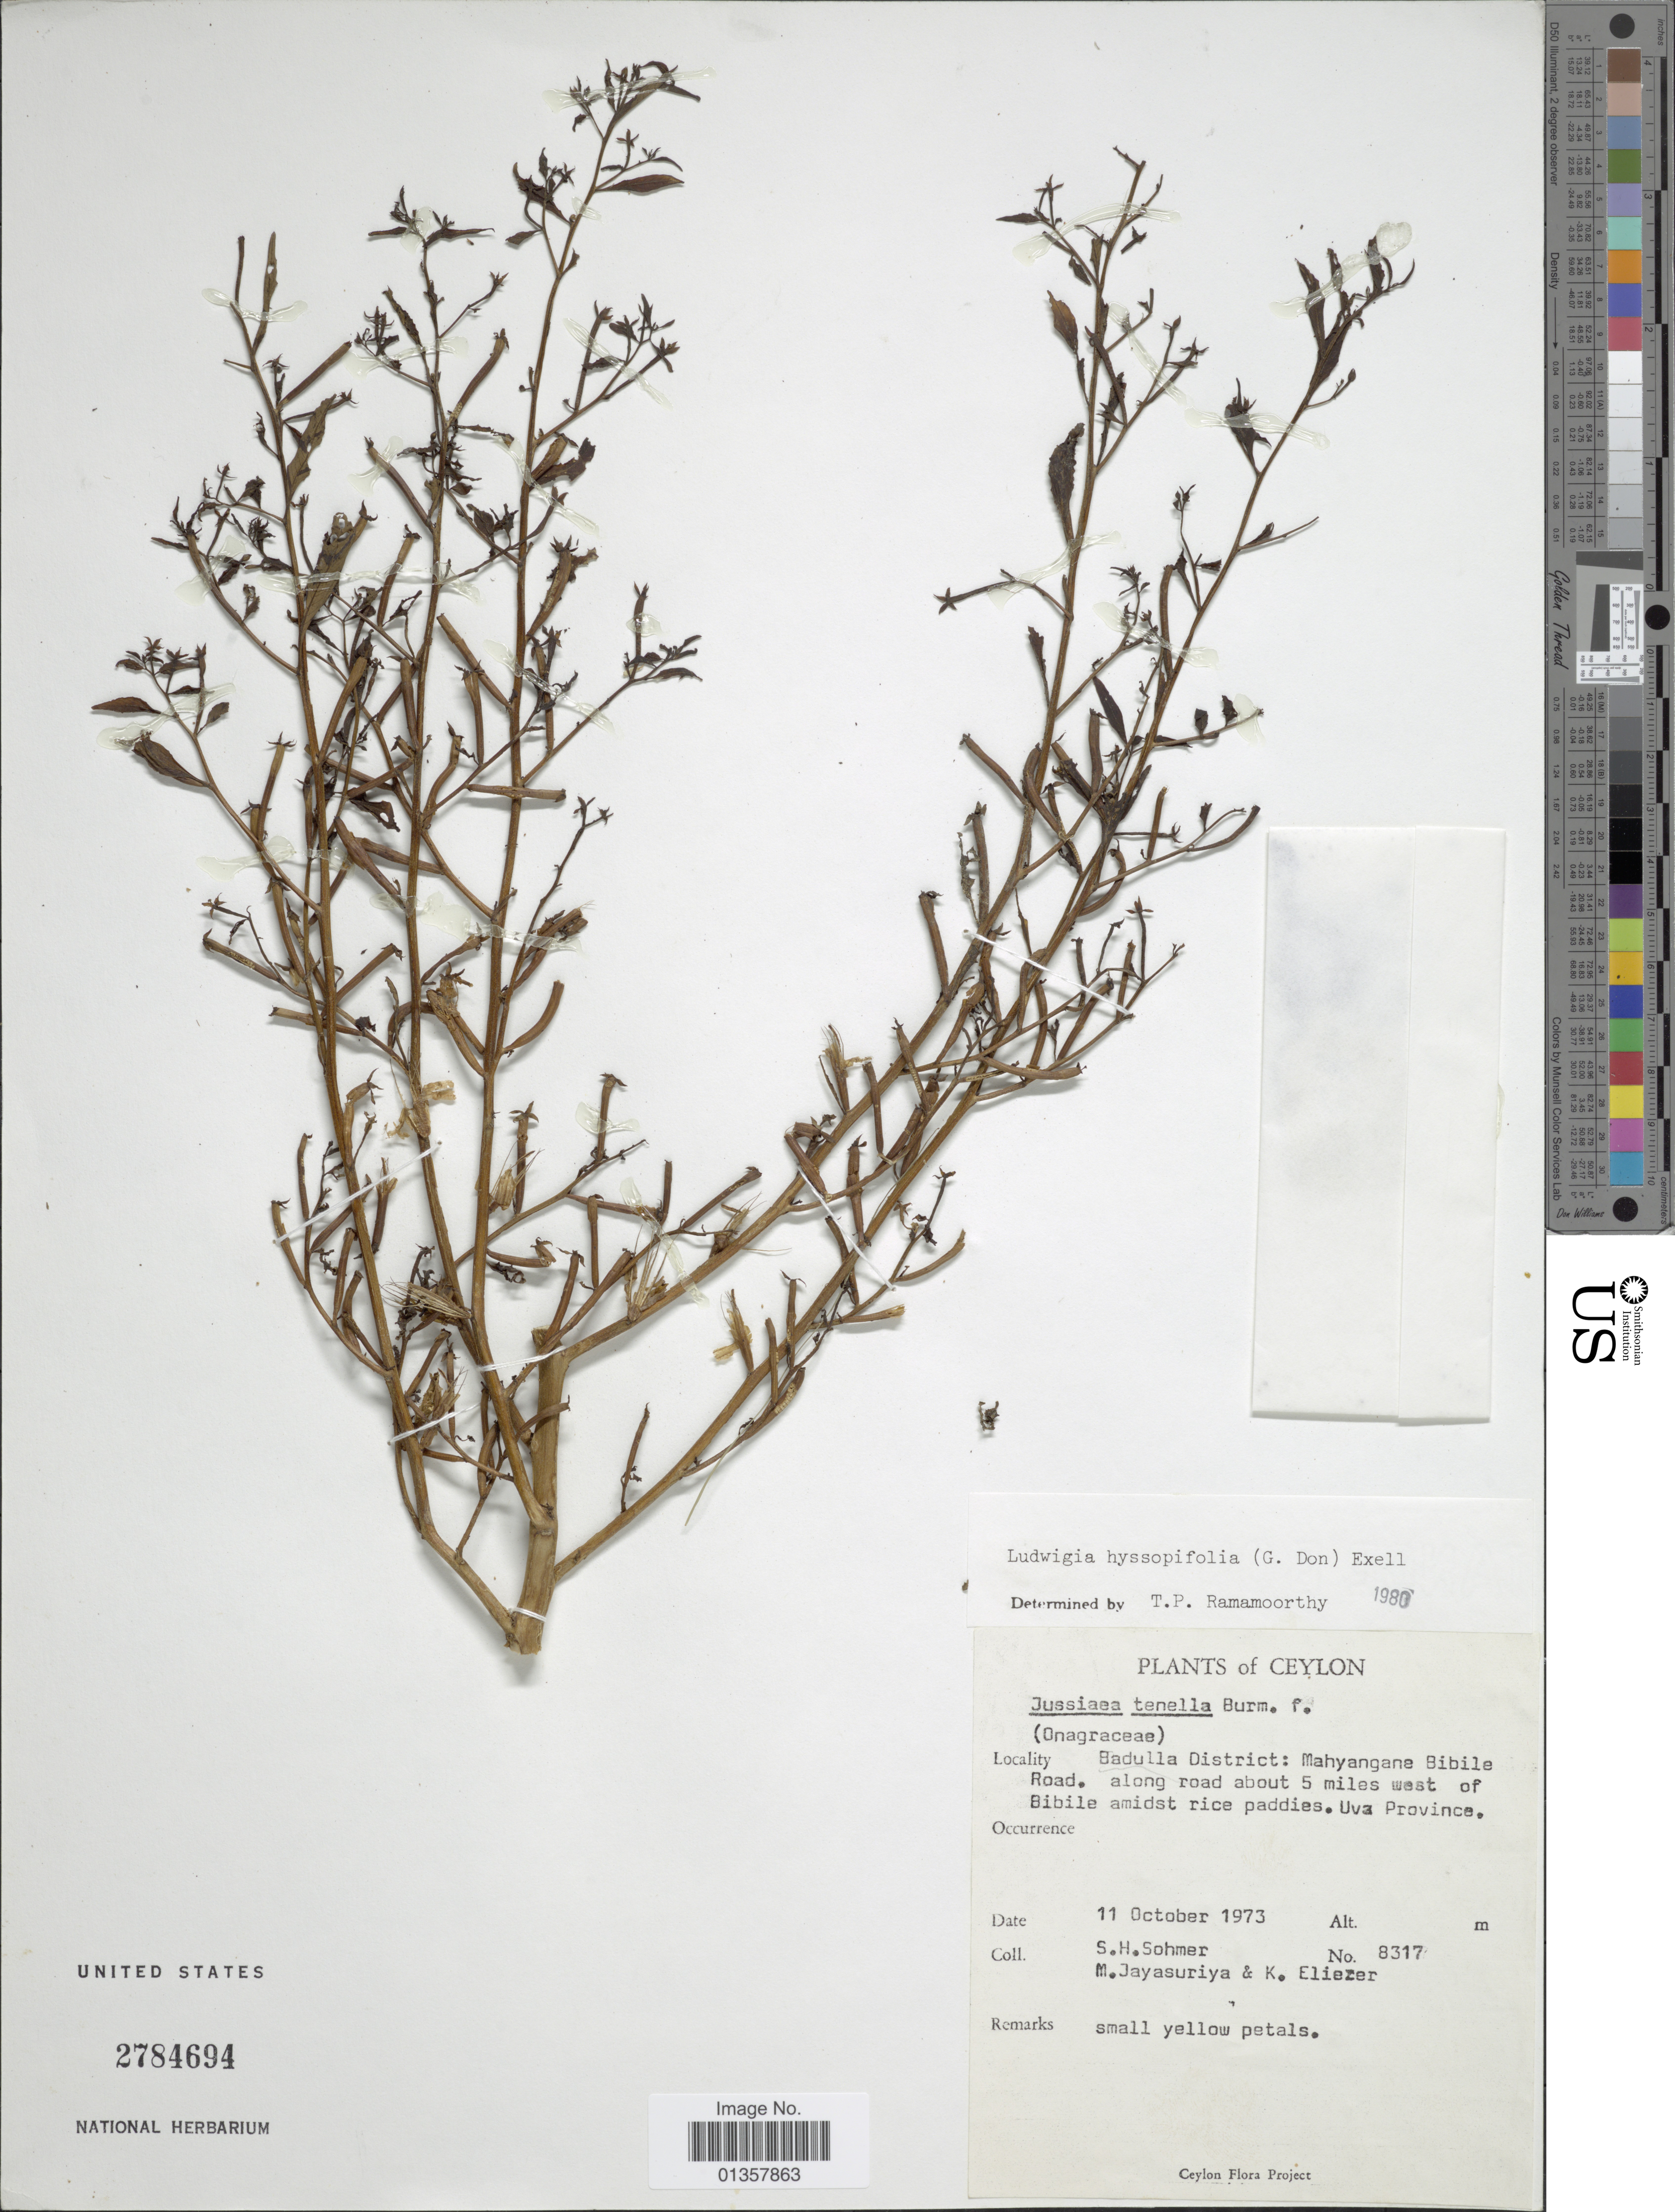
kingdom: Plantae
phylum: Tracheophyta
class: Magnoliopsida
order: Myrtales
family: Onagraceae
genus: Ludwigia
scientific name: Ludwigia hyssopifolia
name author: (G. Don) Exell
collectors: S. H. Sohmer, M. Jayasuriya & K. Eliezer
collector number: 8317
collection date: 1973-10-11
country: Sri Lanka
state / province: Uva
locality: Ceylon. Badulla District: Mahyangane Bibile Road, along road about 5 miles west of Bibile amidst rice paddies.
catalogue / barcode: US 2784694